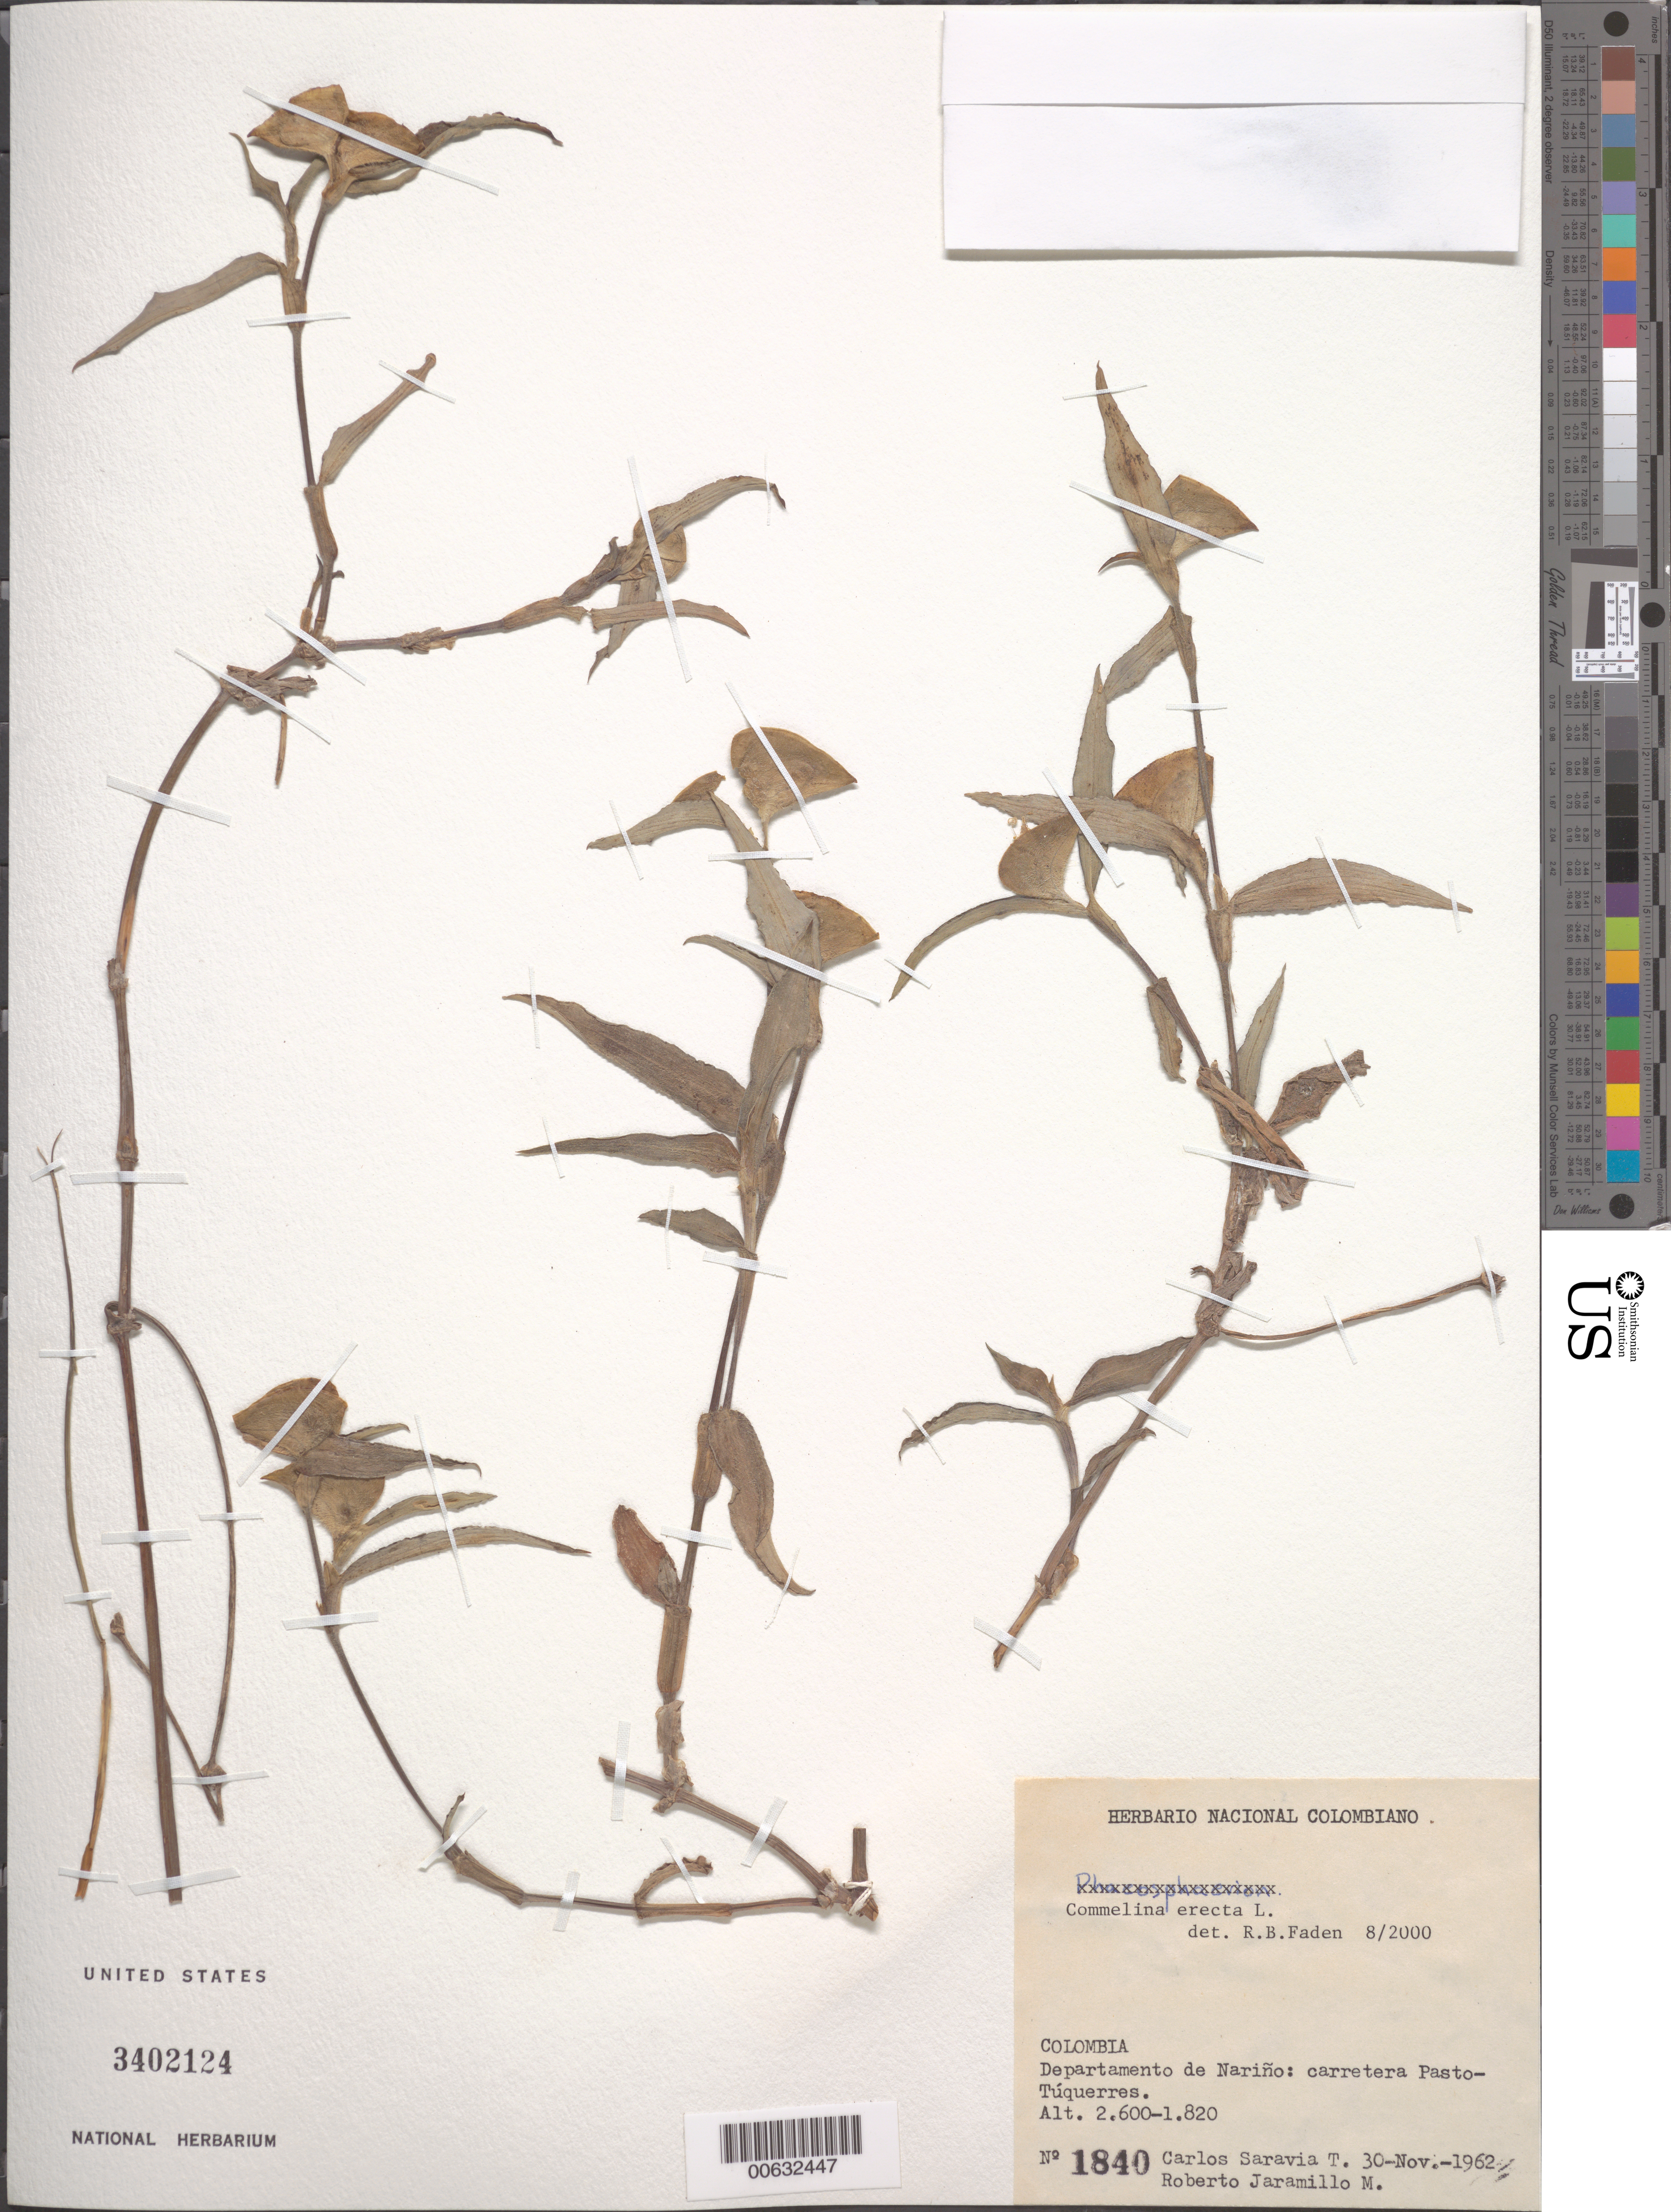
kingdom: Plantae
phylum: Tracheophyta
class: Liliopsida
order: Commelinales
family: Commelinaceae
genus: Commelina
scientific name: Commelina erecta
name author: L.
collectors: C. Saravia T. & R. Jaramillo M.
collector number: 1840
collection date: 1962-11-30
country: Colombia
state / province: Nariño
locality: Departamento de Nariño: carretera Pasto-Túquerres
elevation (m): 1820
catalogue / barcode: US 3402124